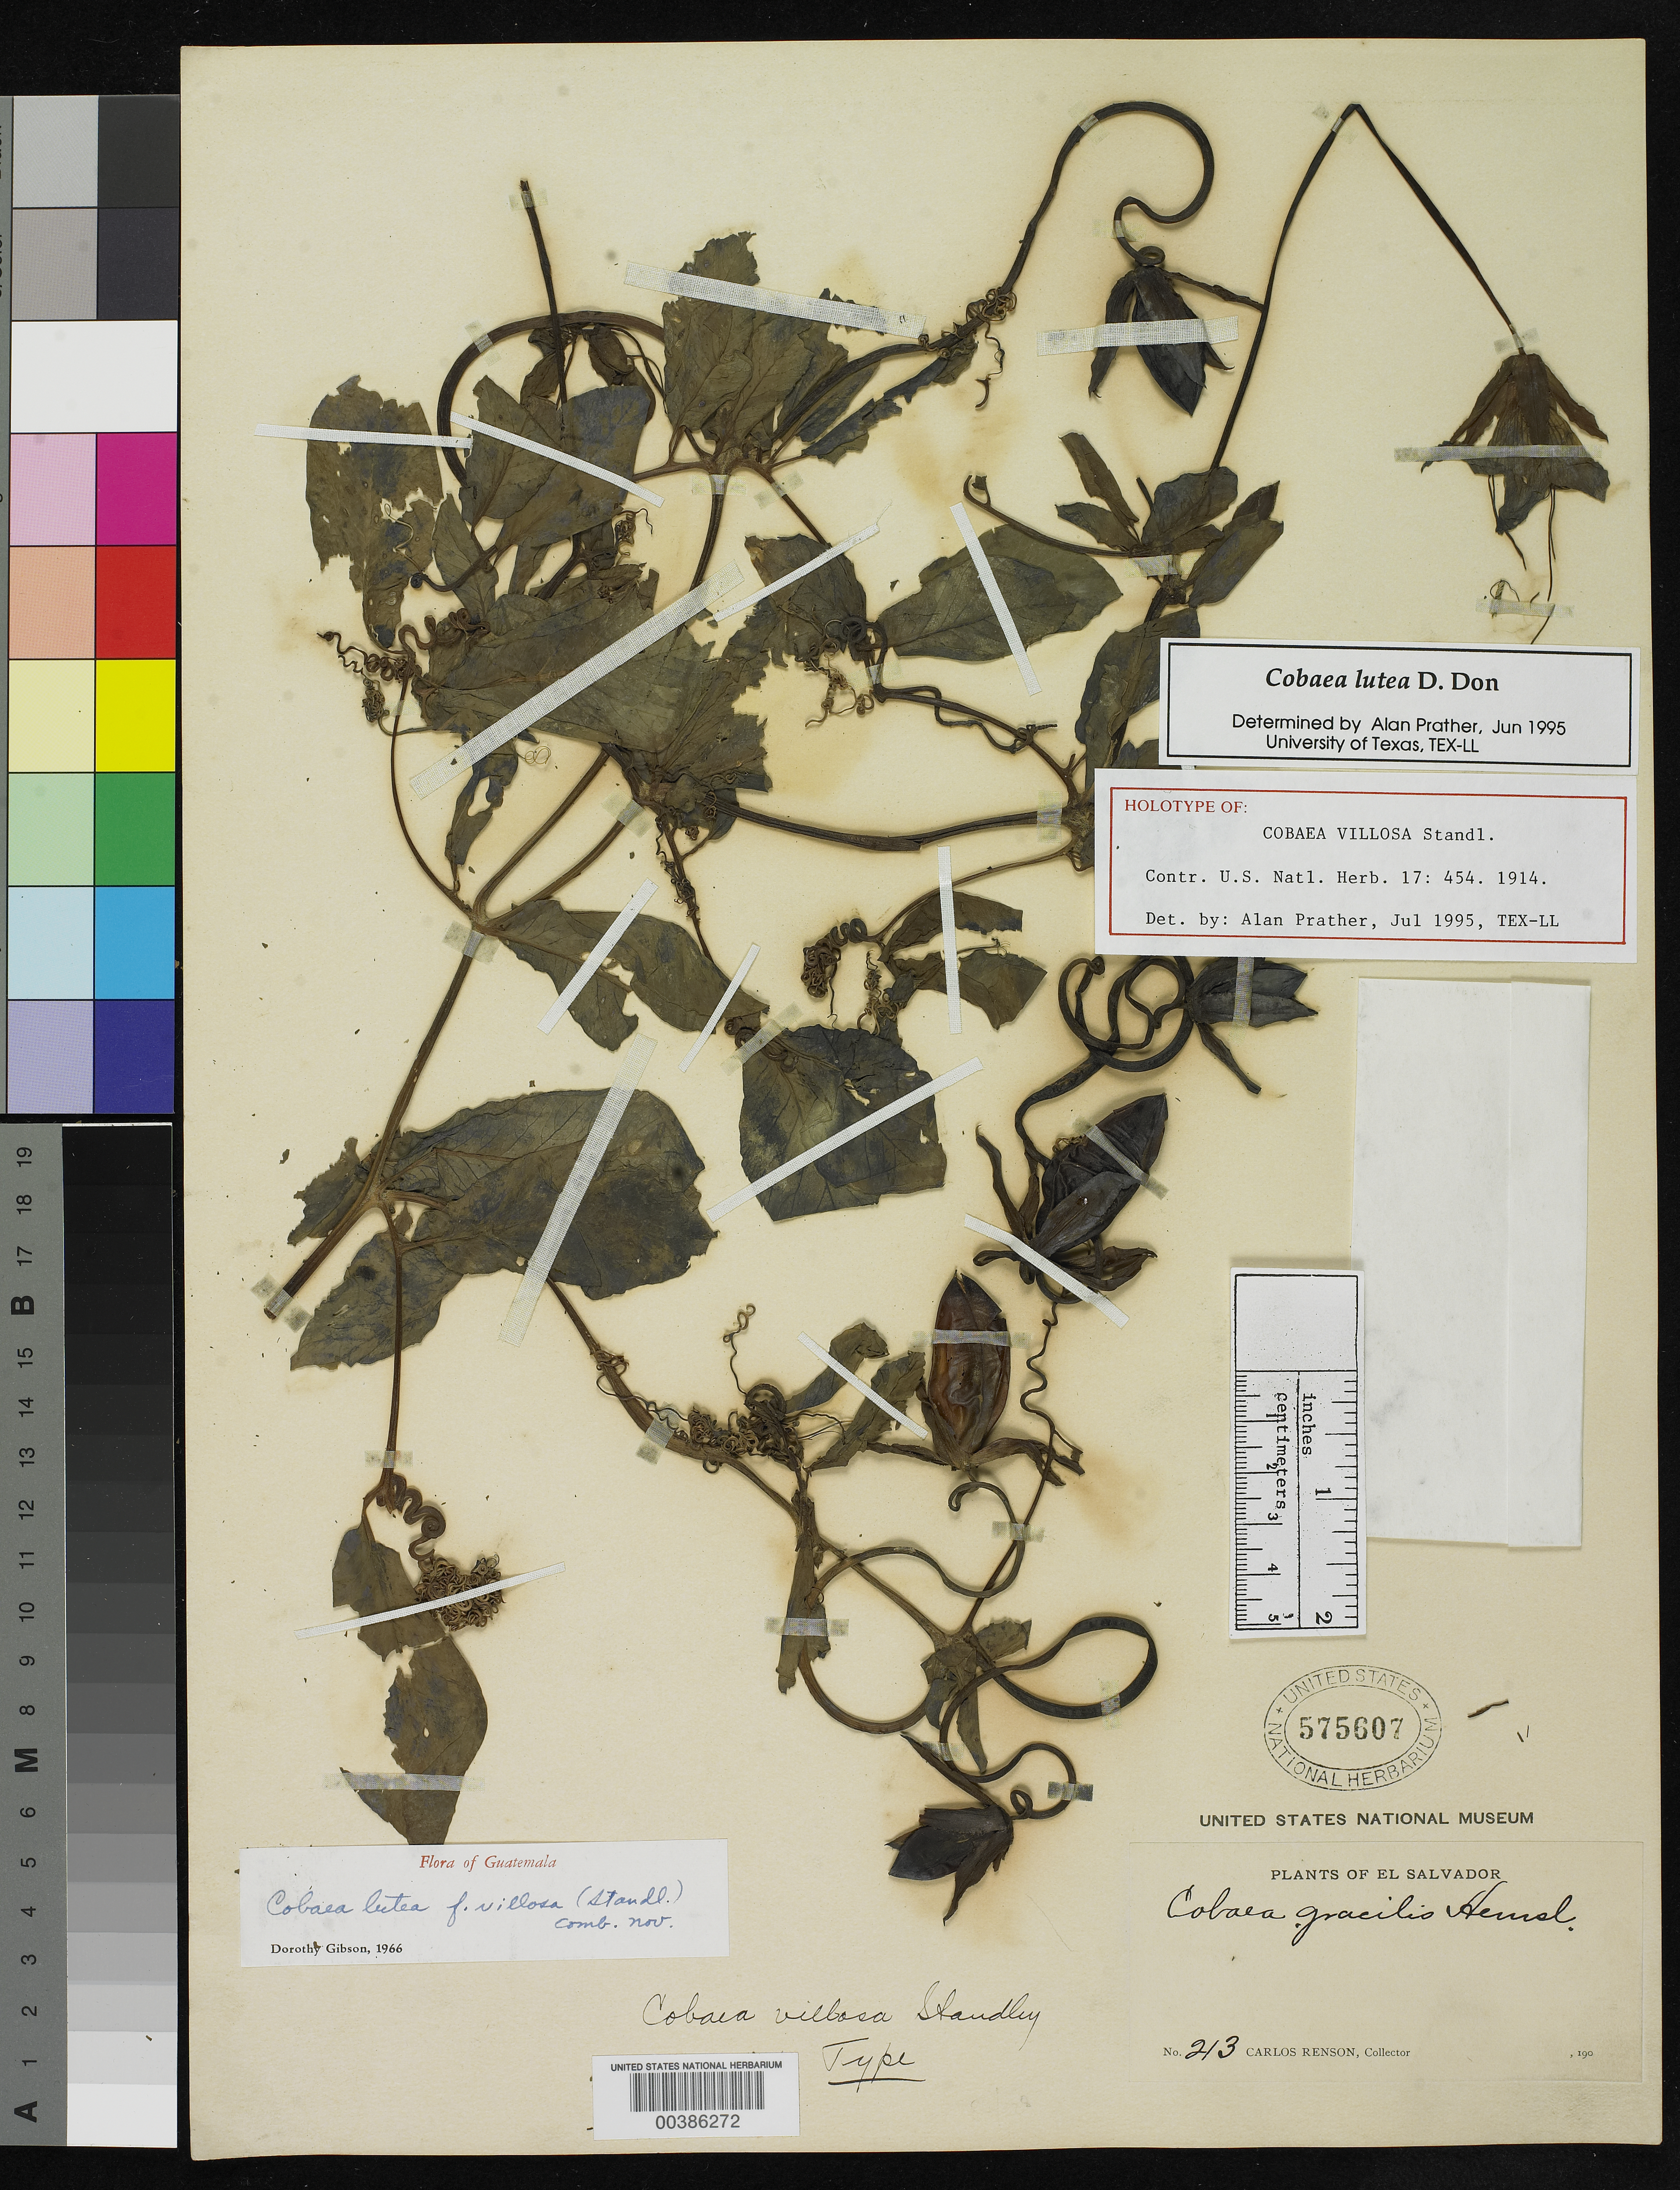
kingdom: Plantae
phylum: Tracheophyta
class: Magnoliopsida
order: Ericales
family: Polemoniaceae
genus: Cobaea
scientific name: Cobaea villosa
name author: Standl.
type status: Holotype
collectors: C. Renson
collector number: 213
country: El Salvador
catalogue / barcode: US 575607